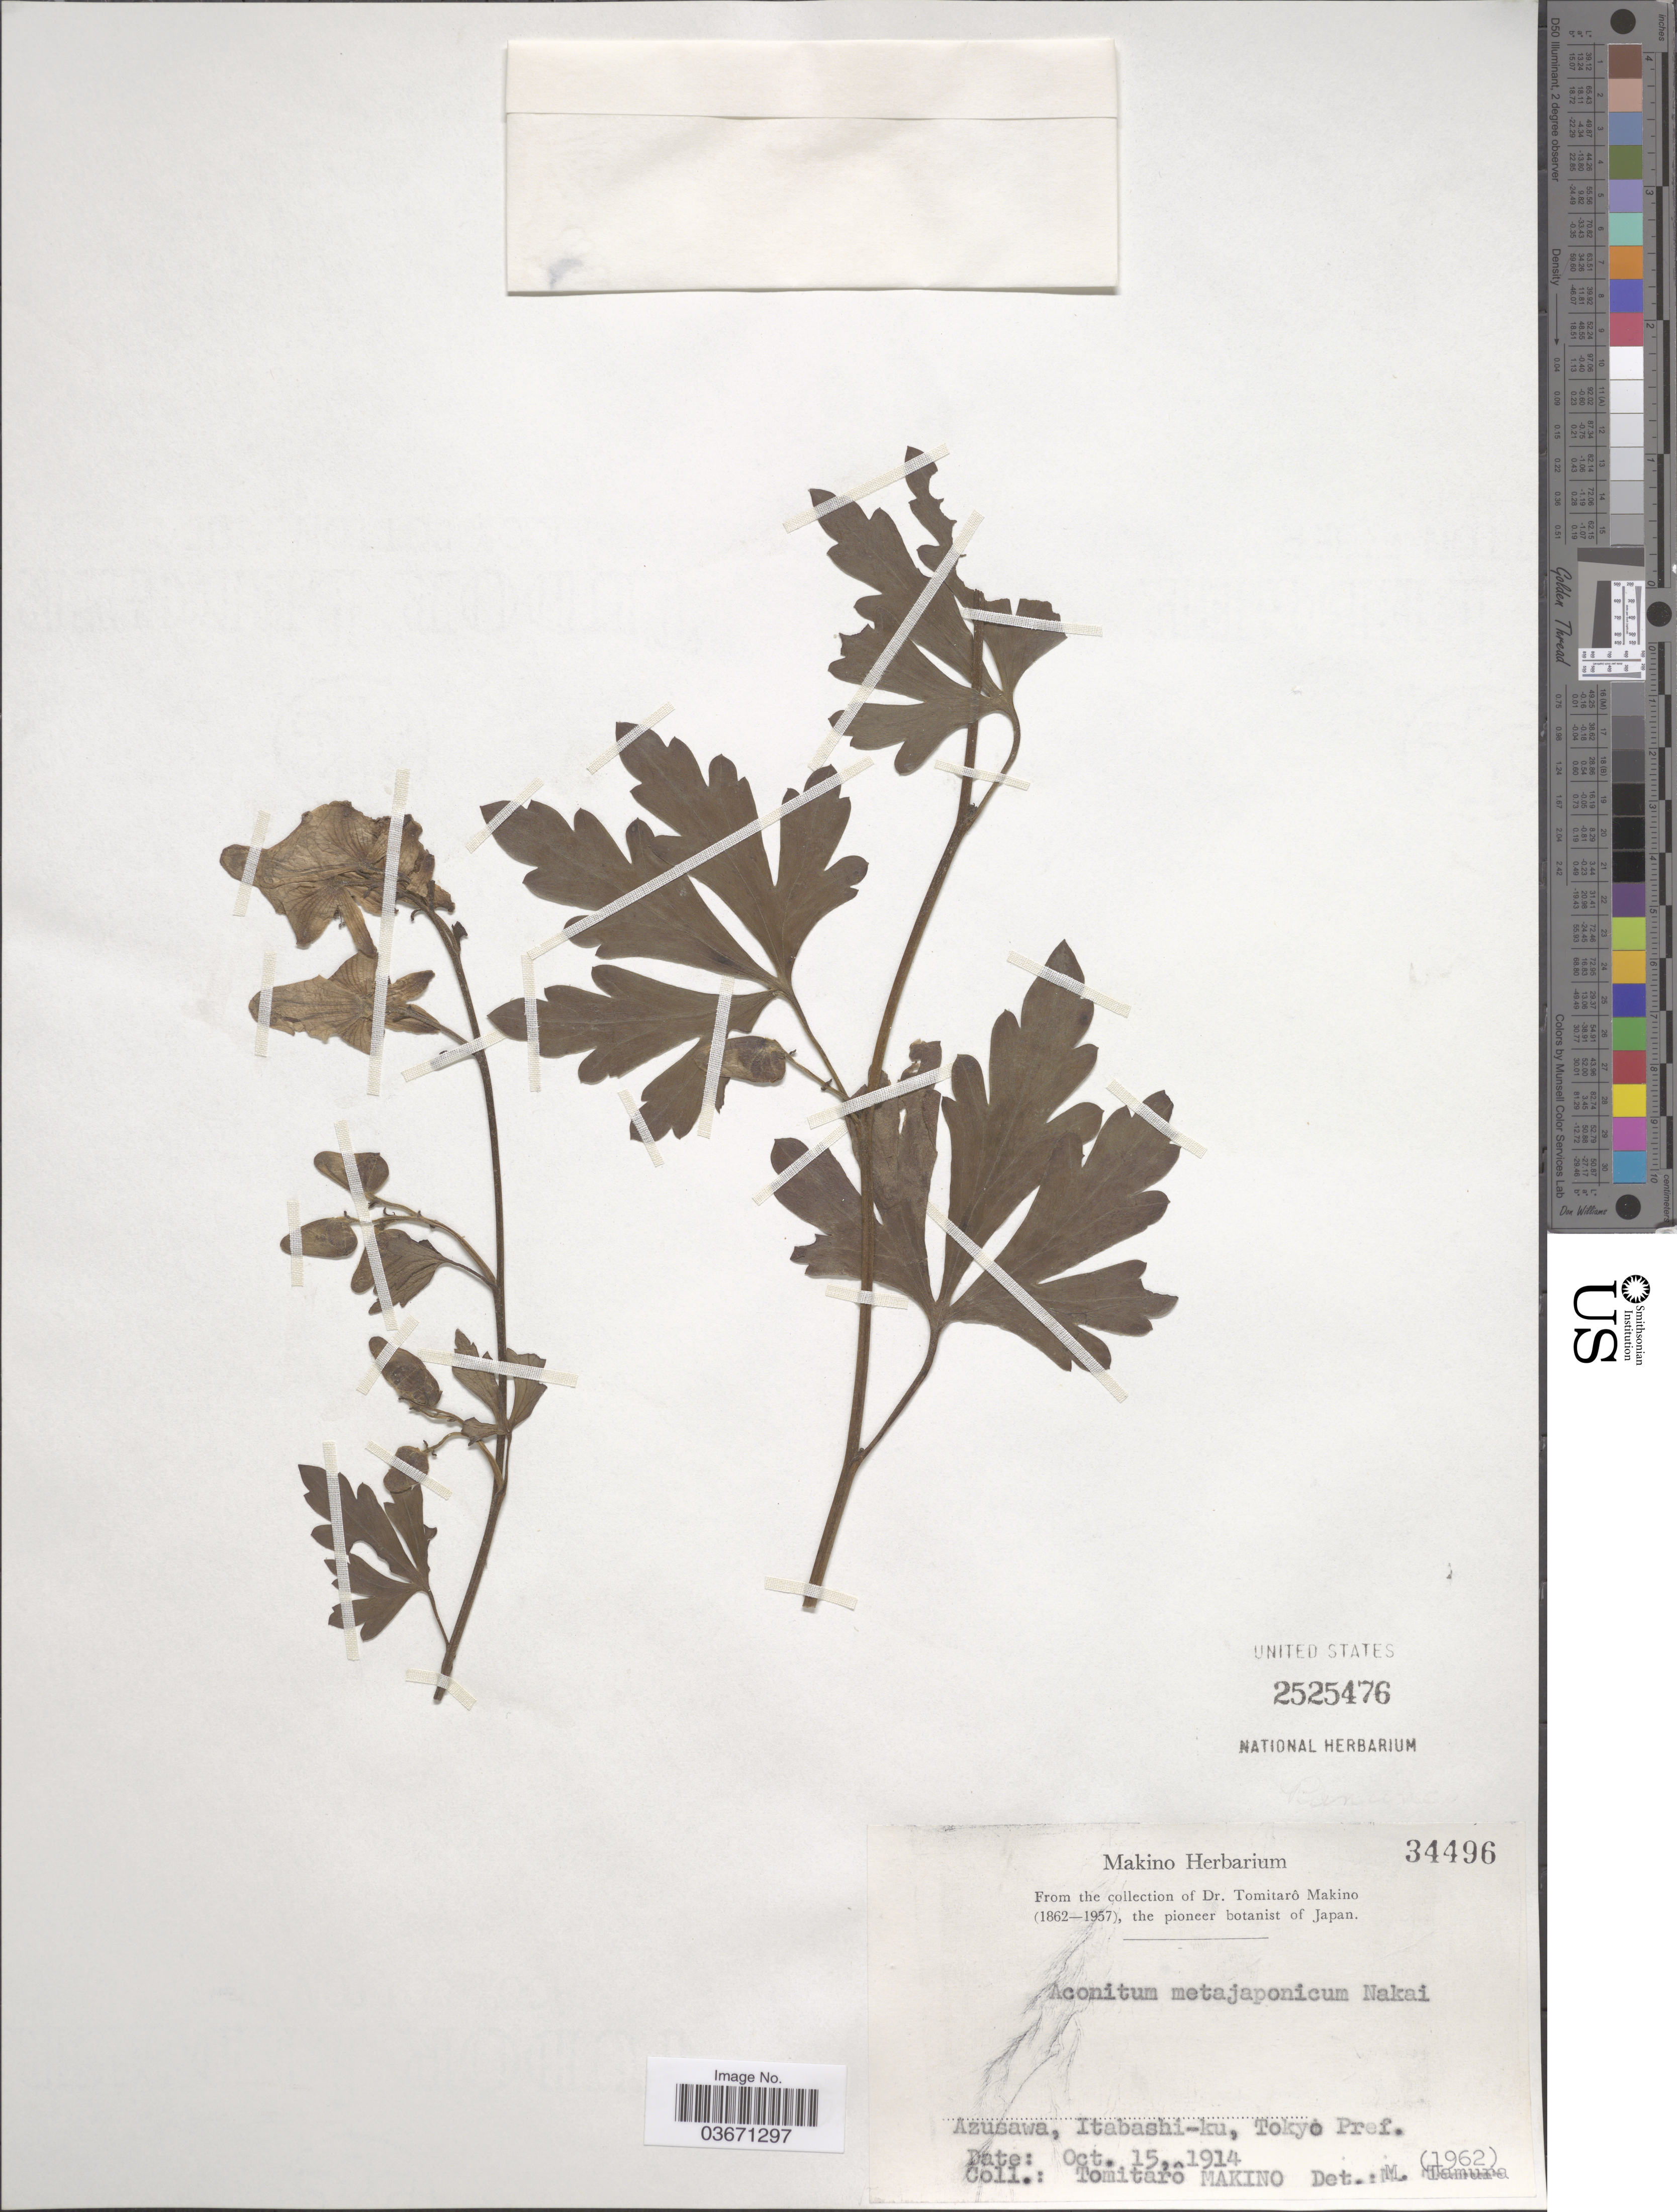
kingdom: Plantae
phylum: Tracheophyta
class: Magnoliopsida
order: Ranunculales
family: Ranunculaceae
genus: Aconitum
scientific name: Aconitum metajaponicum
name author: Nakai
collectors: T. Makino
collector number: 34496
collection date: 1914-10-15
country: Japan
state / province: Tokyo, Federal City of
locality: Azusawa, Itabashi-ku, Tokyo Pref.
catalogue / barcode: US 2525476